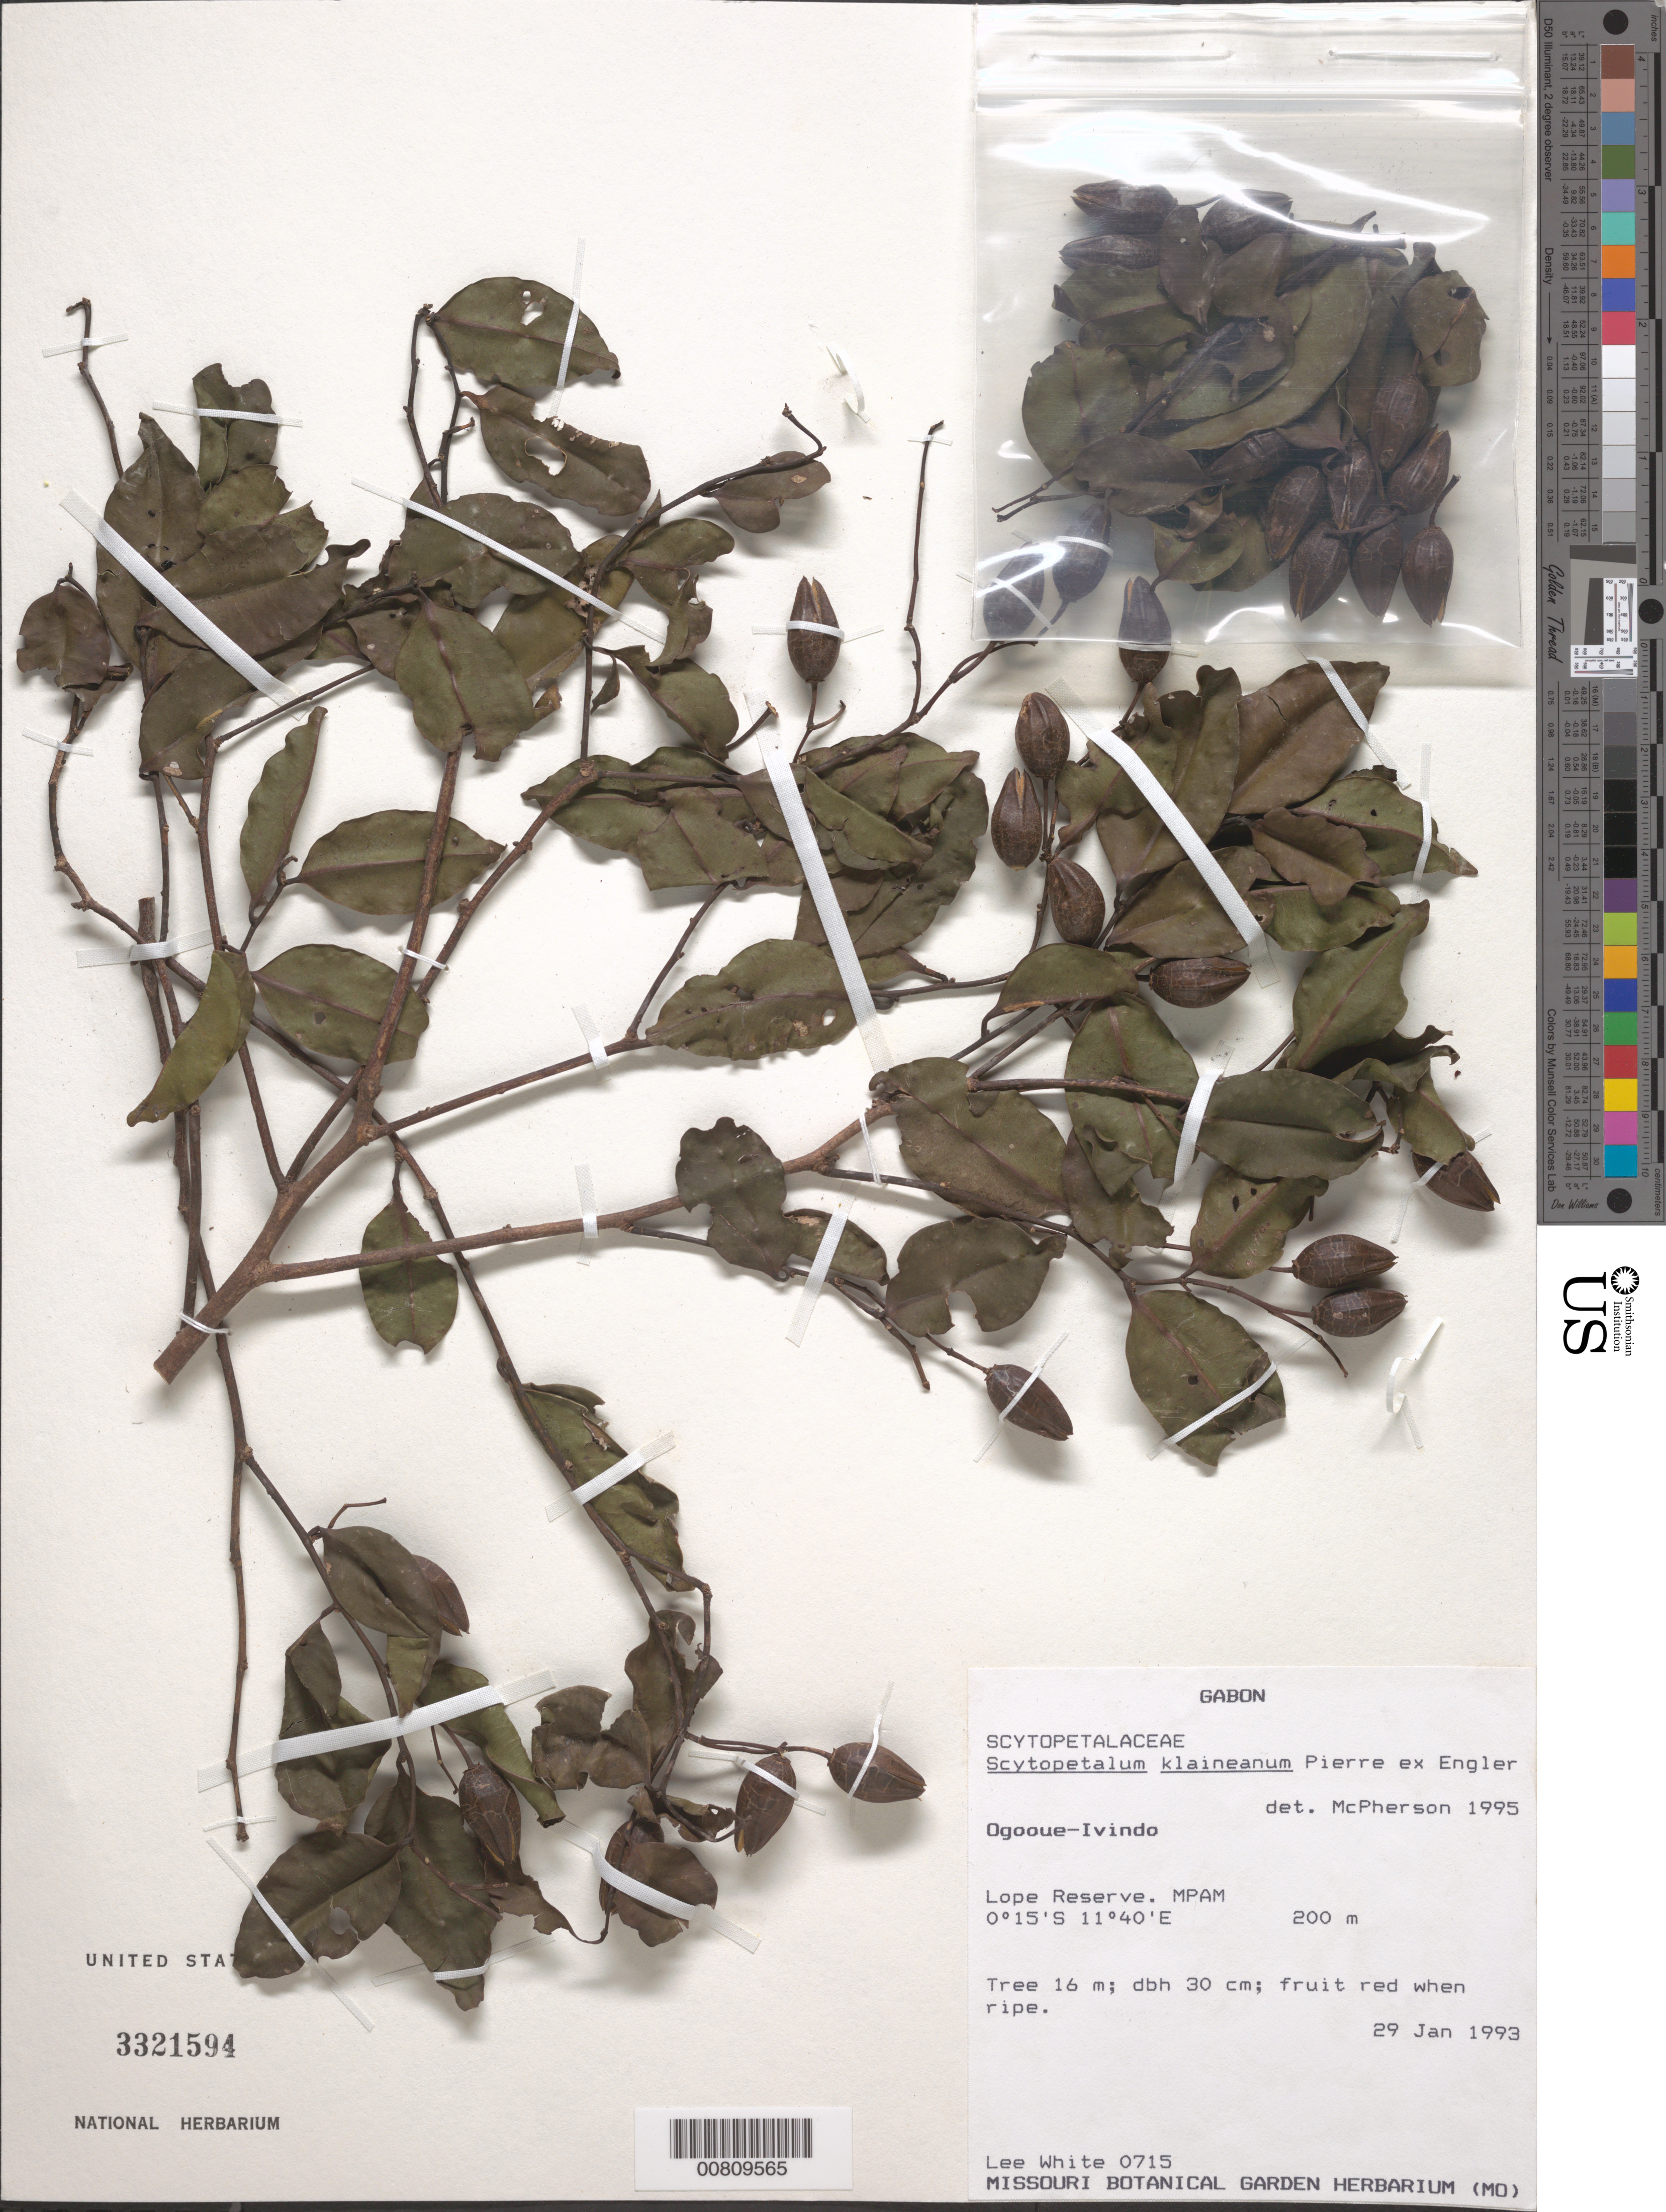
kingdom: Plantae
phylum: Tracheophyta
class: Magnoliopsida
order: Ericales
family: Lecythidaceae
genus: Scytopetalum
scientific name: Scytopetalum klaineanum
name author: Pierre ex Engl.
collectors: L. White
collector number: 0715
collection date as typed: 29 Jan 1993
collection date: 1993-01-29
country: Gabon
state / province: Ogooué-Ivindo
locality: Lope Reserve MPAM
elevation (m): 200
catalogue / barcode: US 3321594